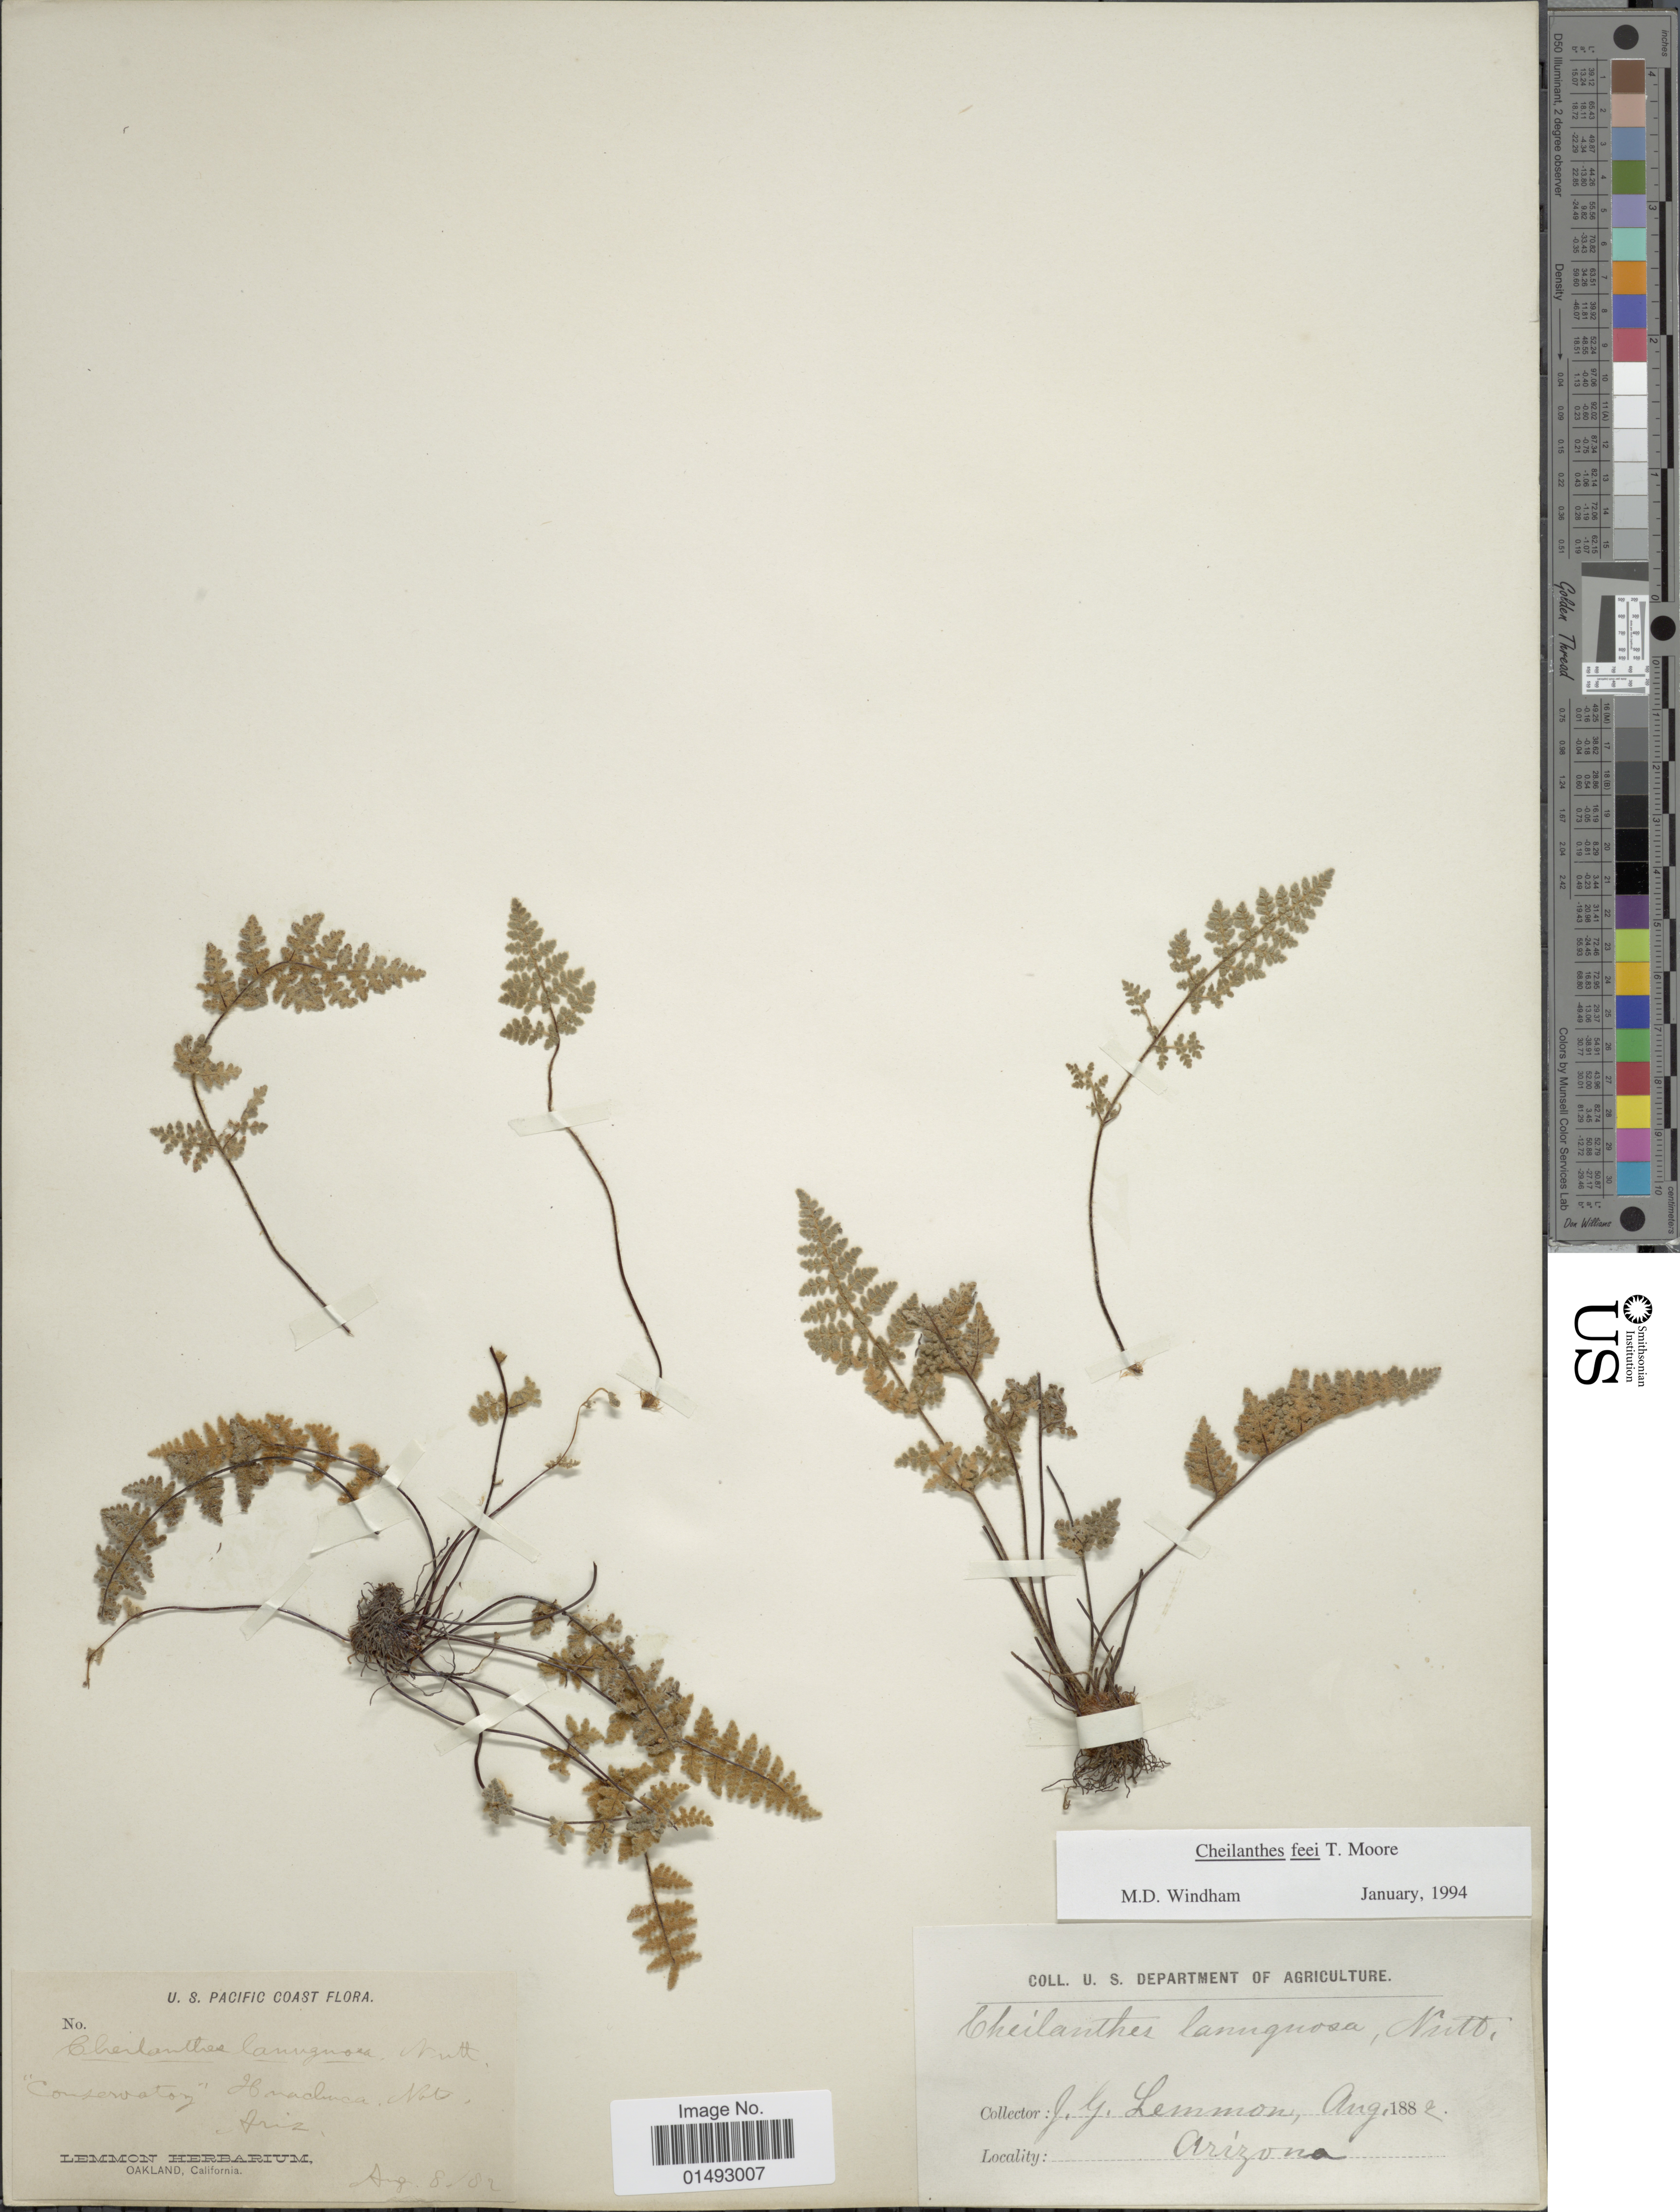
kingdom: Plantae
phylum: Tracheophyta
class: Polypodiopsida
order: Polypodiales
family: Pteridaceae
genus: Myriopteris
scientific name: Myriopteris gracilis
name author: Fée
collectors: ex herb. Lemmon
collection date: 1882-08-08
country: United States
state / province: Arizona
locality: U.S. Pacific Coast, 'Conservatory' Huachuca Mt.